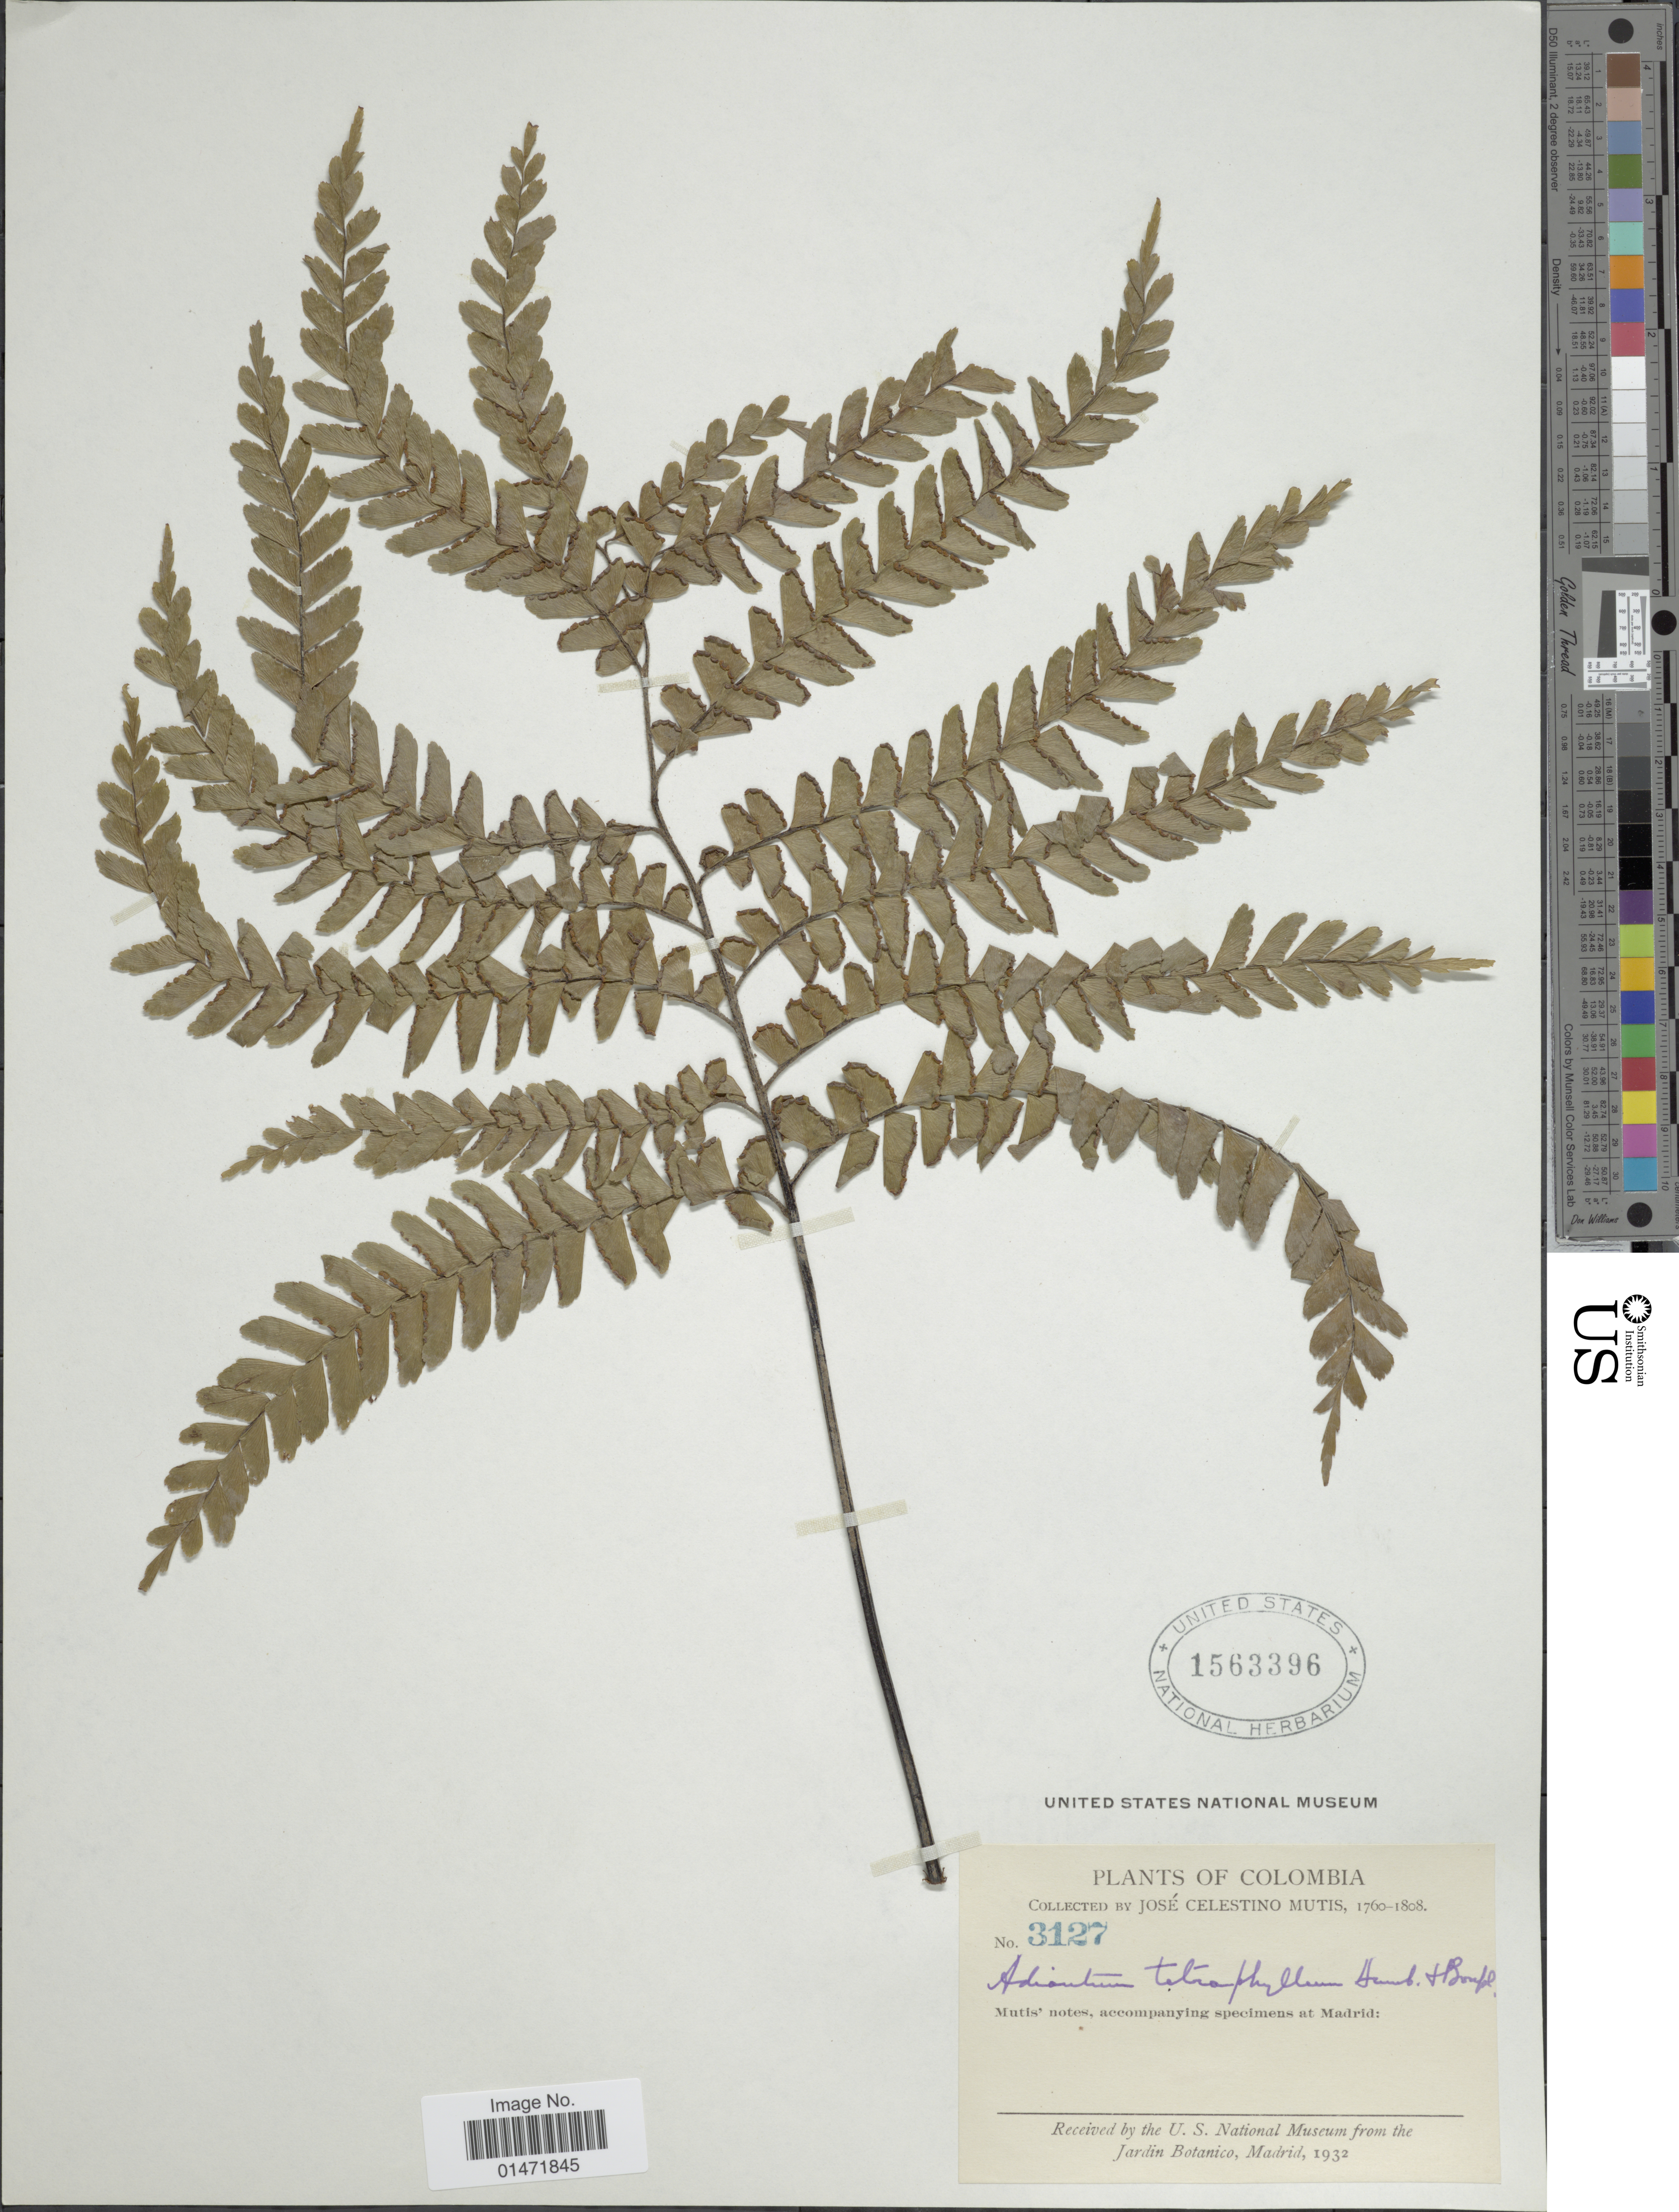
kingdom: Plantae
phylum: Tracheophyta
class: Polypodiopsida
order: Polypodiales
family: Pteridaceae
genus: Adiantum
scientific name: Adiantum tetraphyllum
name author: Humb. & Bonpl. ex Willd.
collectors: J. C. B. Mutis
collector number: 3127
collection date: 1760/1808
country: Colombia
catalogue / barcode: US 1563396